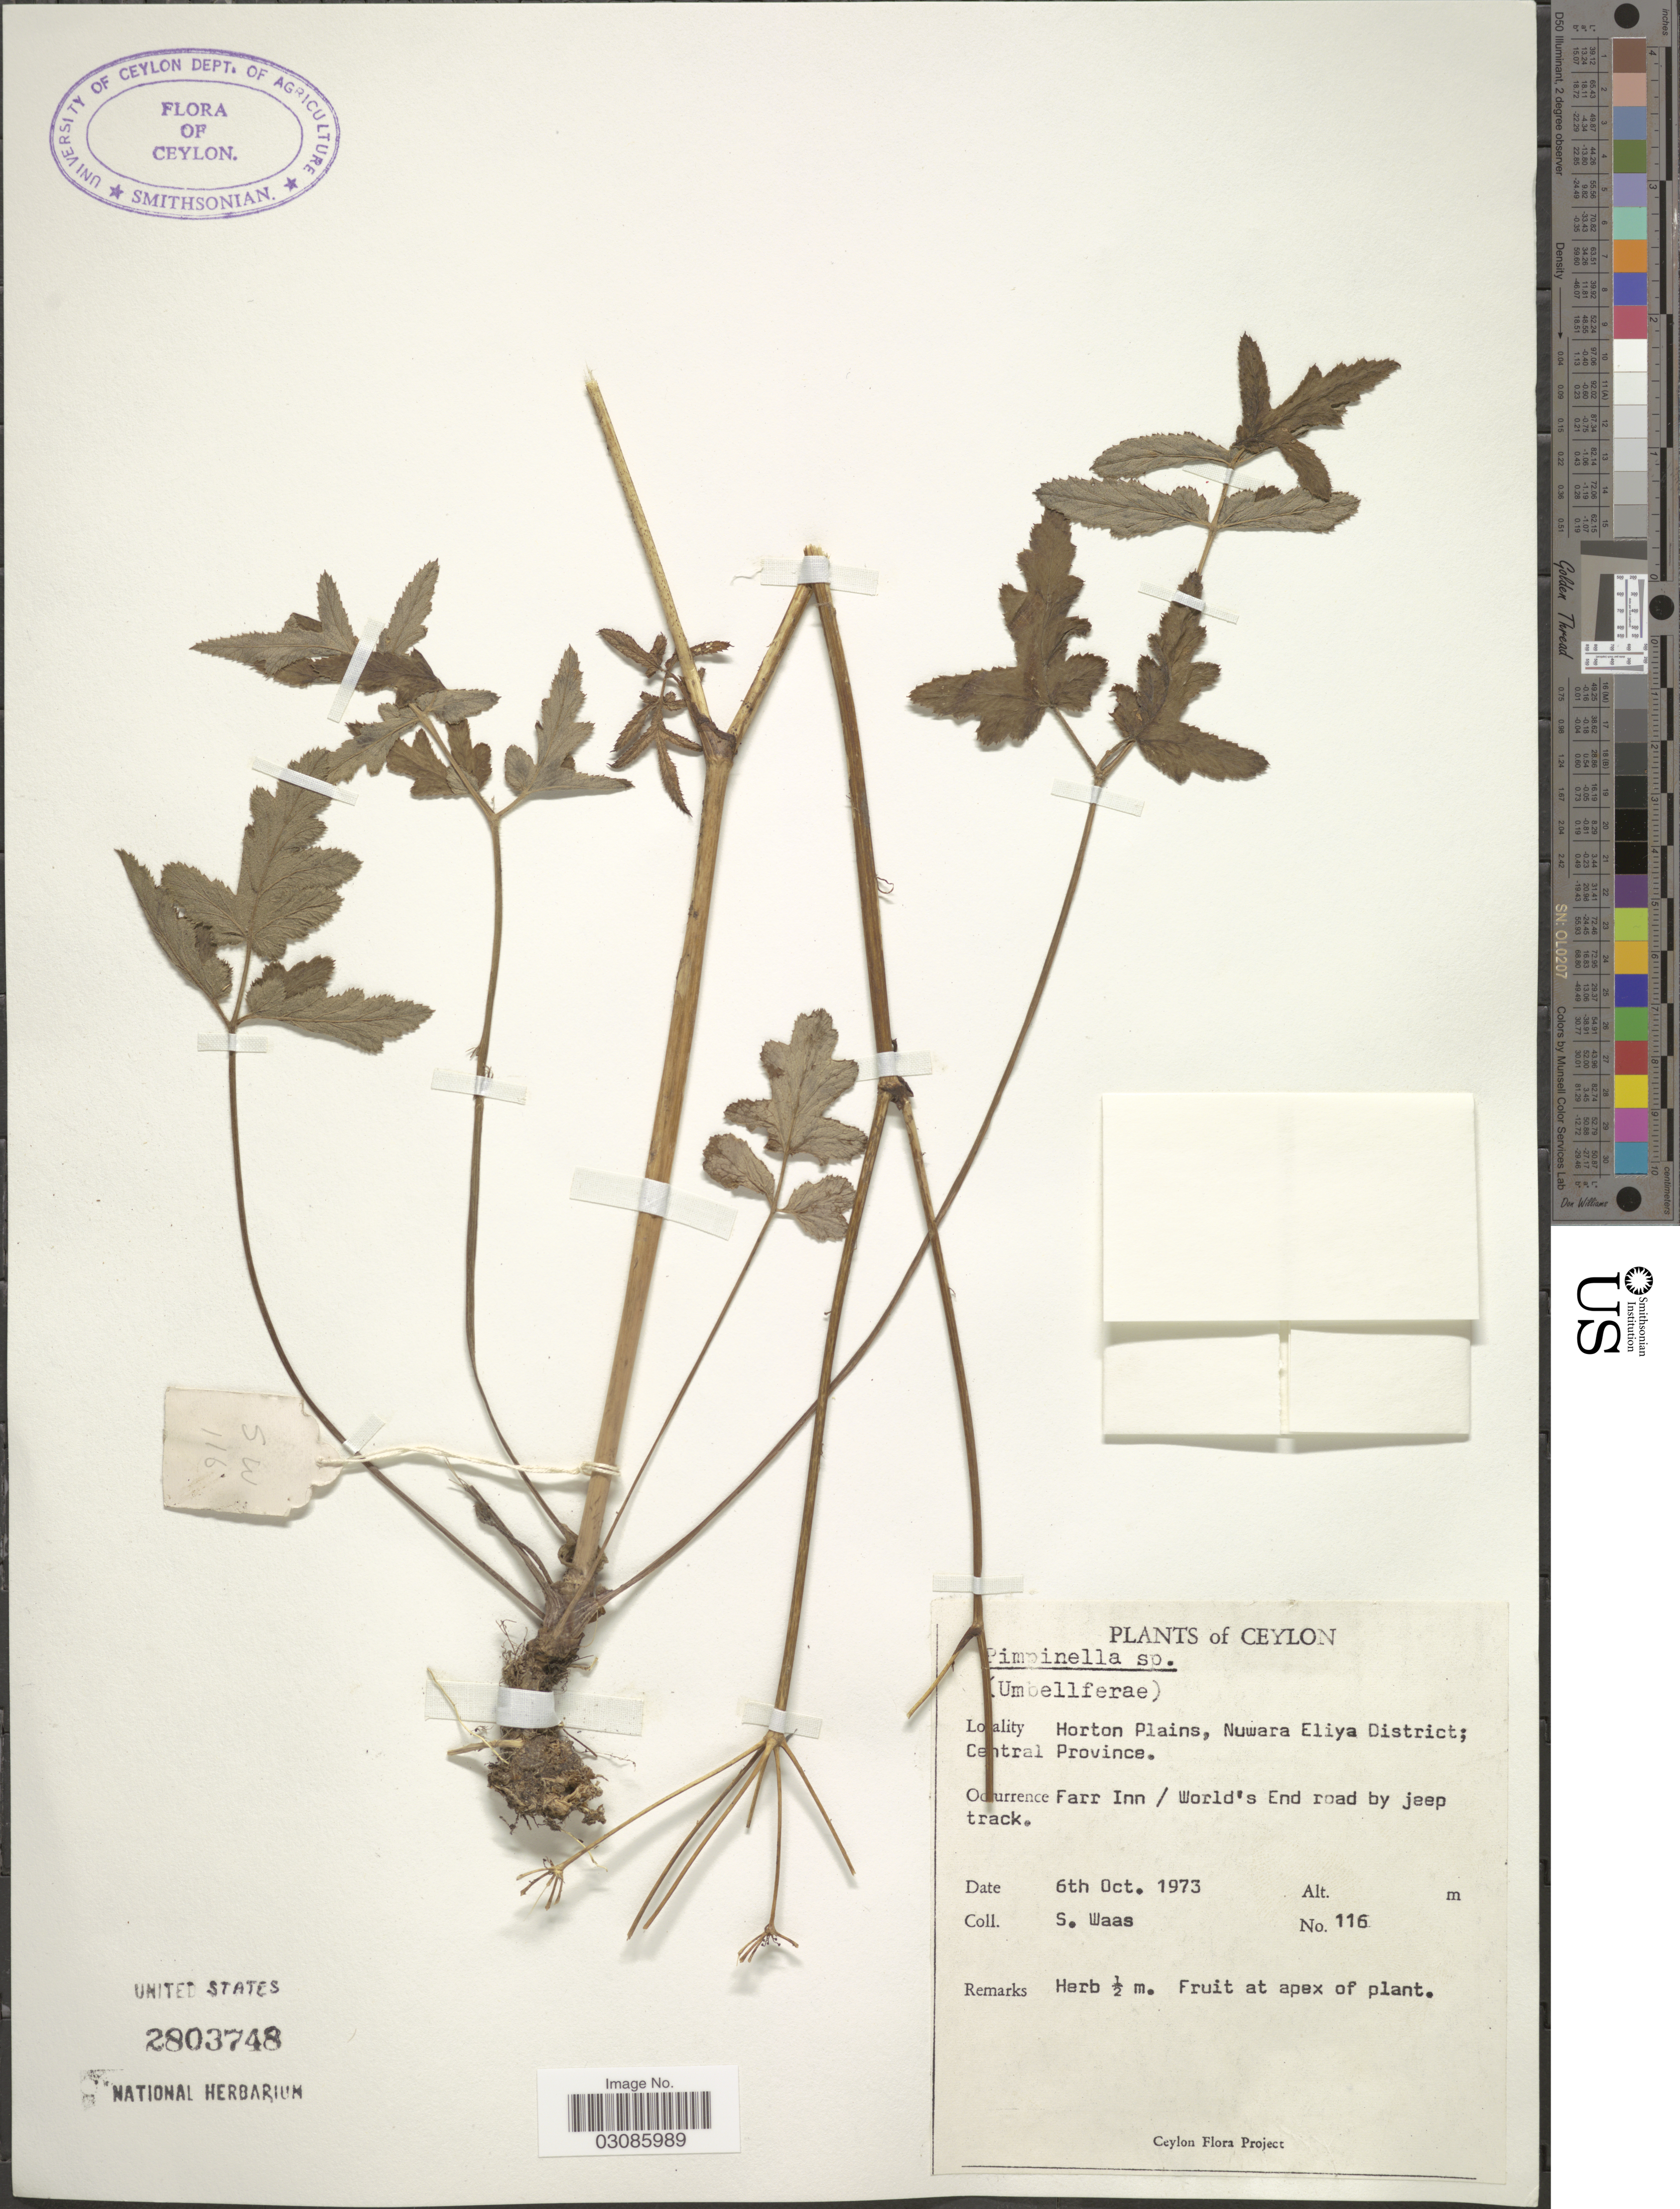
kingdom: Plantae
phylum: Tracheophyta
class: Magnoliopsida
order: Apiales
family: Apiaceae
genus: Pimpinella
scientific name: Pimpinella sp.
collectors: S. Waas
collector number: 116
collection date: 1973-10-06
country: Sri Lanka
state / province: Central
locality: Ceylon, Horton Plains, Nuwara Eliya District. Farr Inn/World's End road by jeep track.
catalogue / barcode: US 2803748